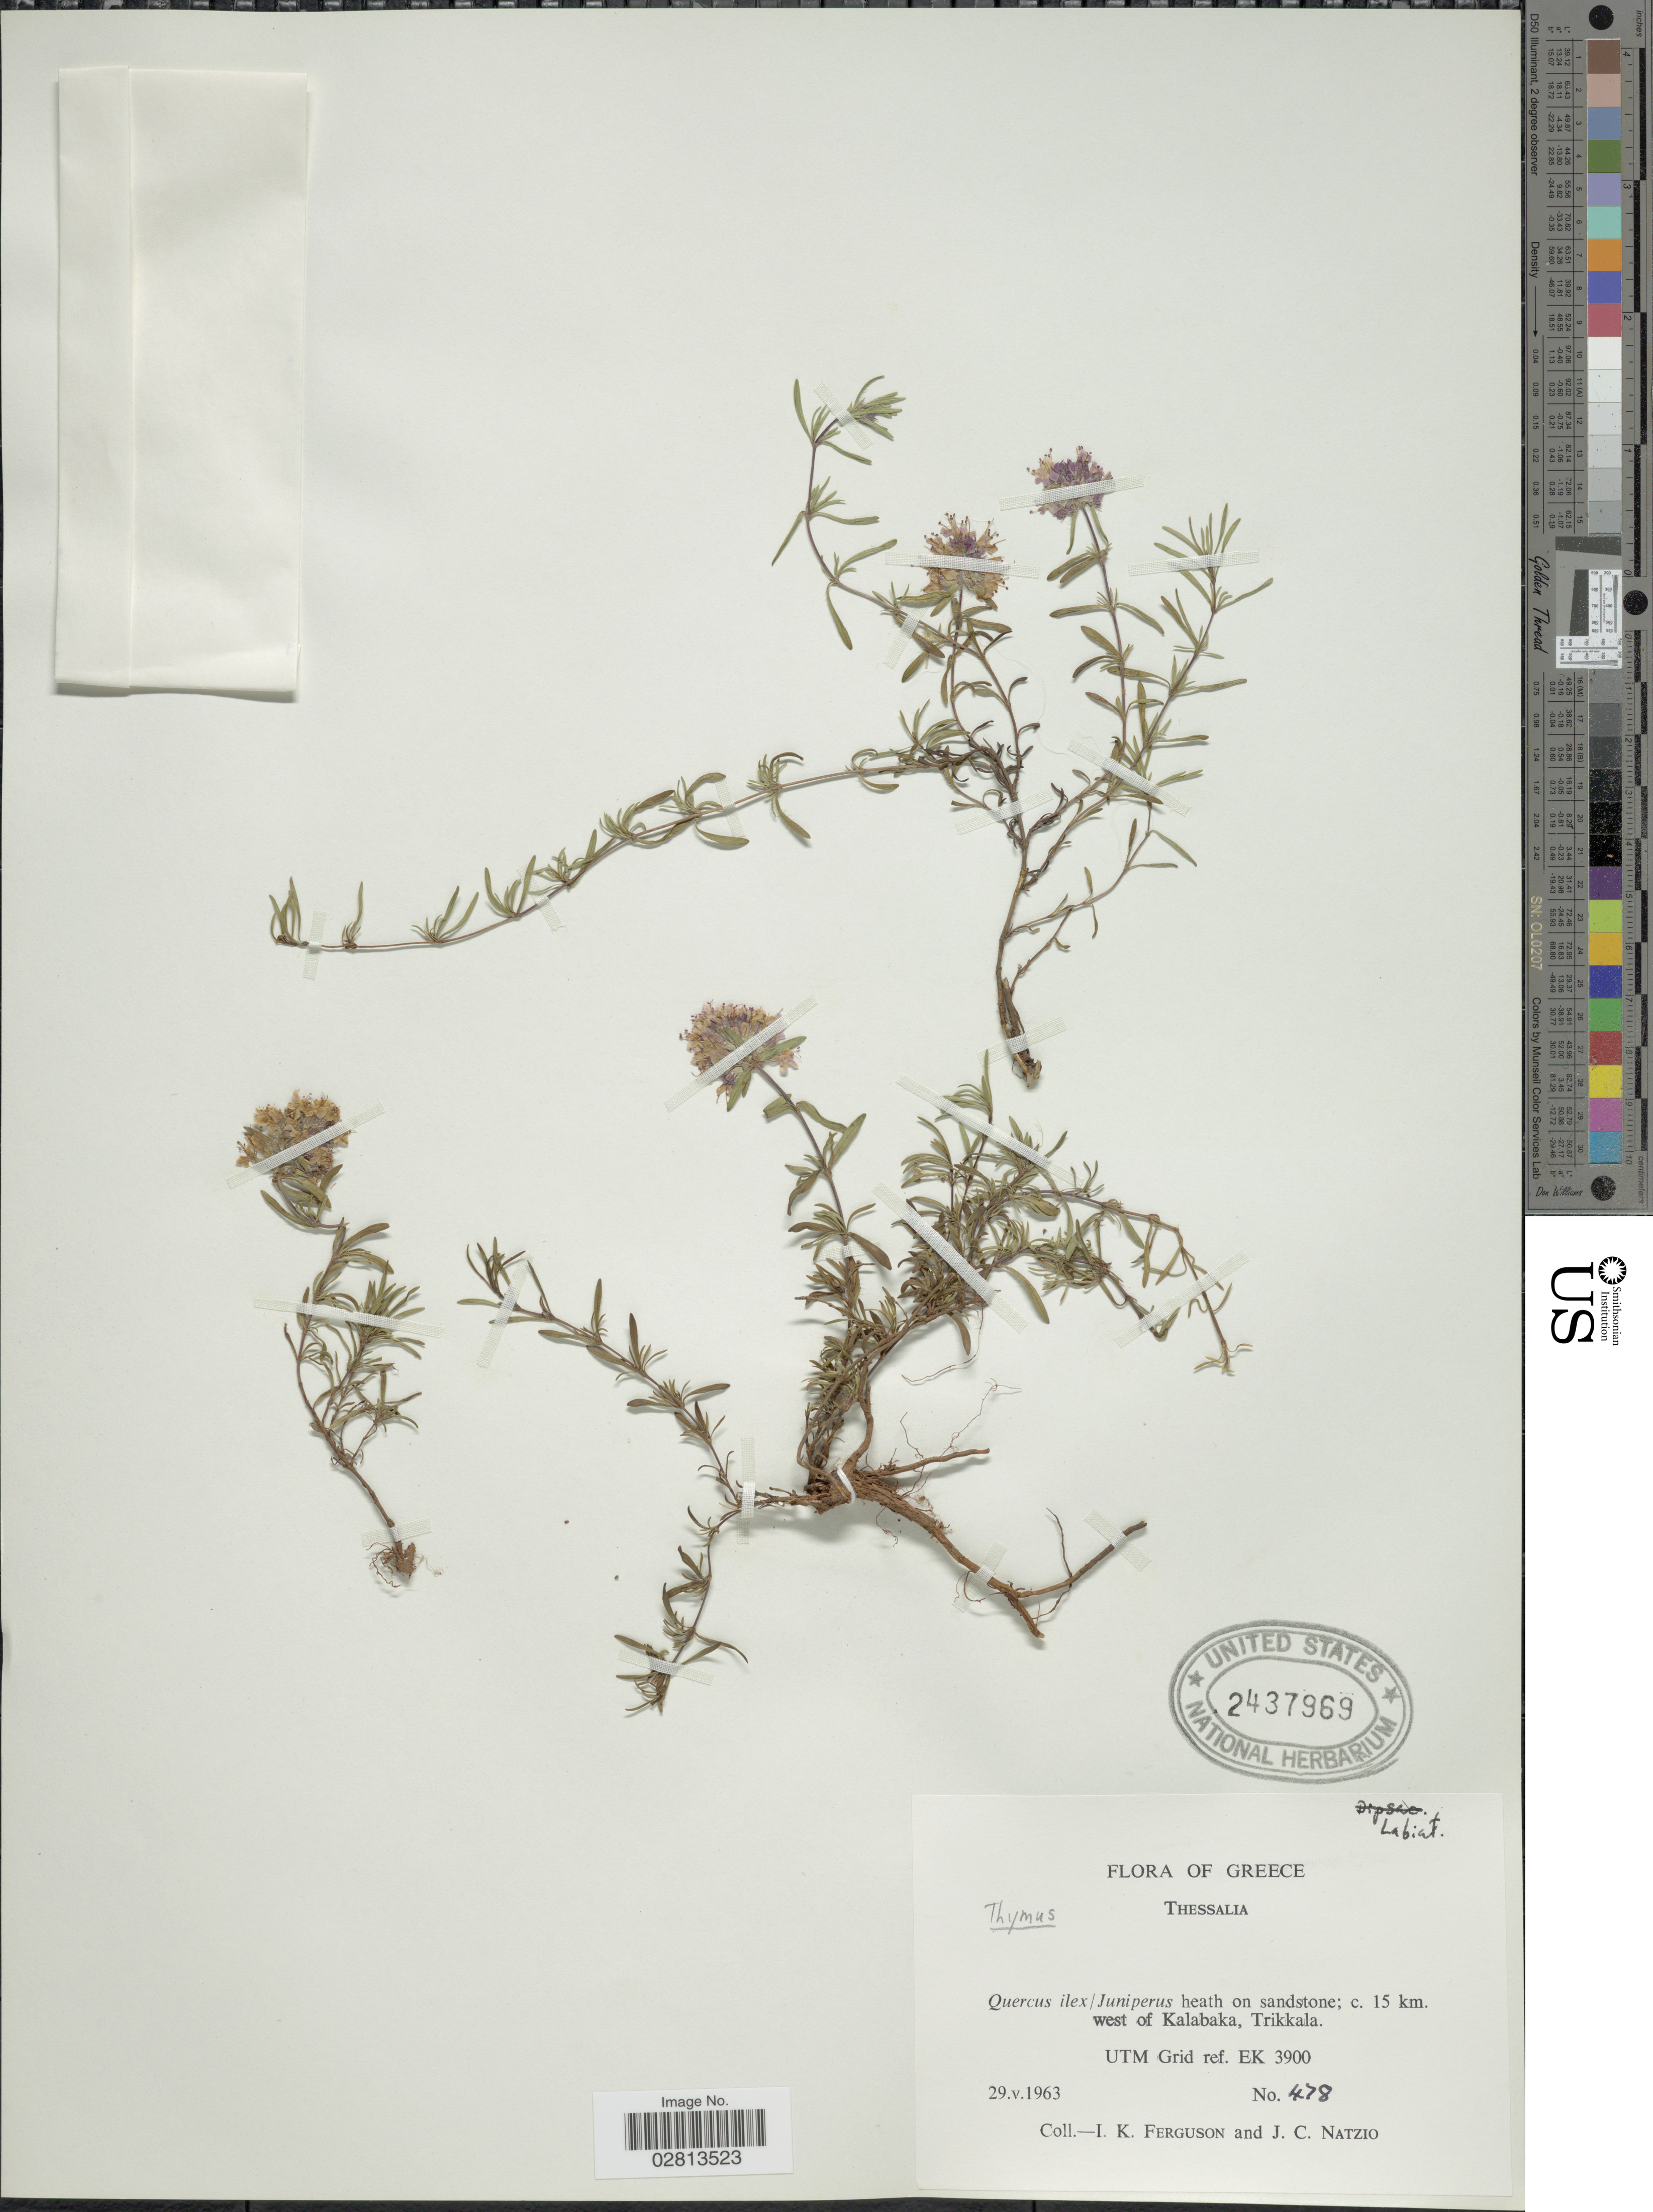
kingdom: Plantae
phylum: Tracheophyta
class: Magnoliopsida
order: Lamiales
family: Lamiaceae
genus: Thymus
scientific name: Thymus serpyllum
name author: L.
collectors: I. K. Ferguson & J. Natzio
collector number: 478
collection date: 1963-05-29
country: Greece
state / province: Thessaly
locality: Thessalia, c. 15 km. west of Kalabaka, Trikkala. UTM Grid ref. EK 3900.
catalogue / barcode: US 2437969